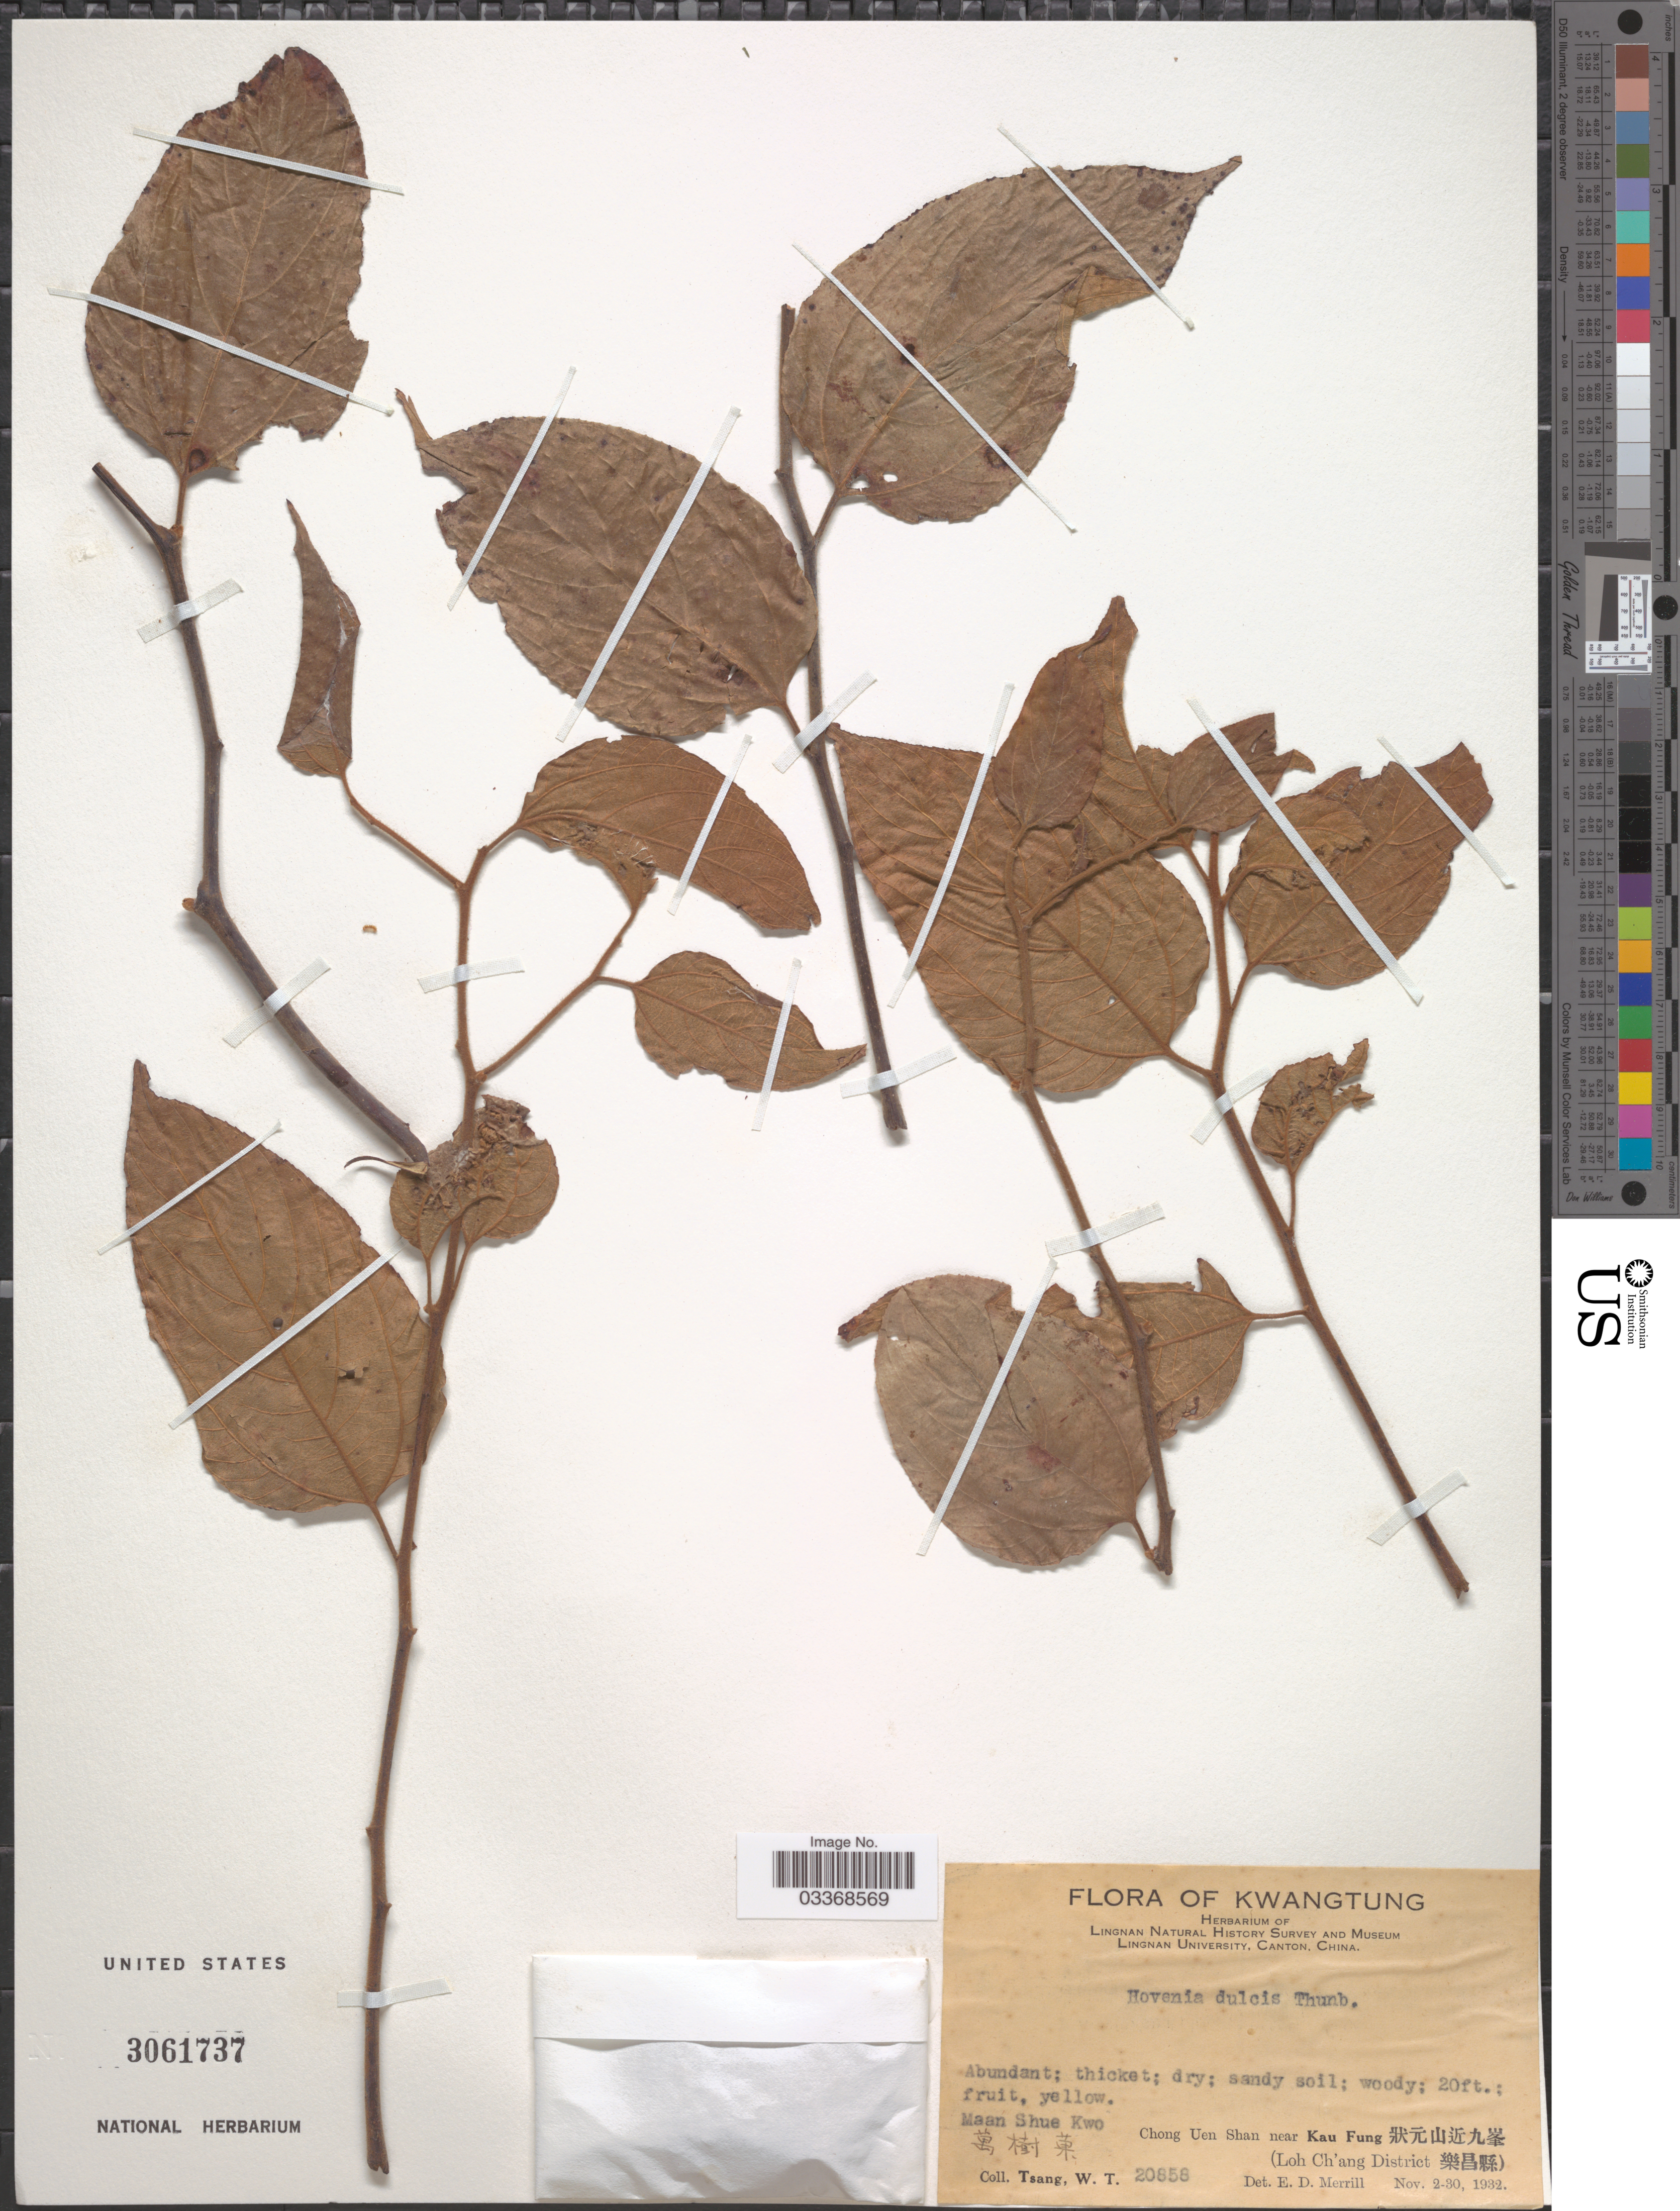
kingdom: Plantae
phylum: Tracheophyta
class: Magnoliopsida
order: Rosales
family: Rhamnaceae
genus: Hovenia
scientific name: Hovenia dulcis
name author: Thunb.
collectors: W. T. Tsang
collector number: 20858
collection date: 1932-11-02/1932-11-30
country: China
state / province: Guangdong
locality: Kwatung.Maan Shue Kwo Chong Uen Shan near Kau Fung (Loh Ch'ang District).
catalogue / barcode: US 3061737